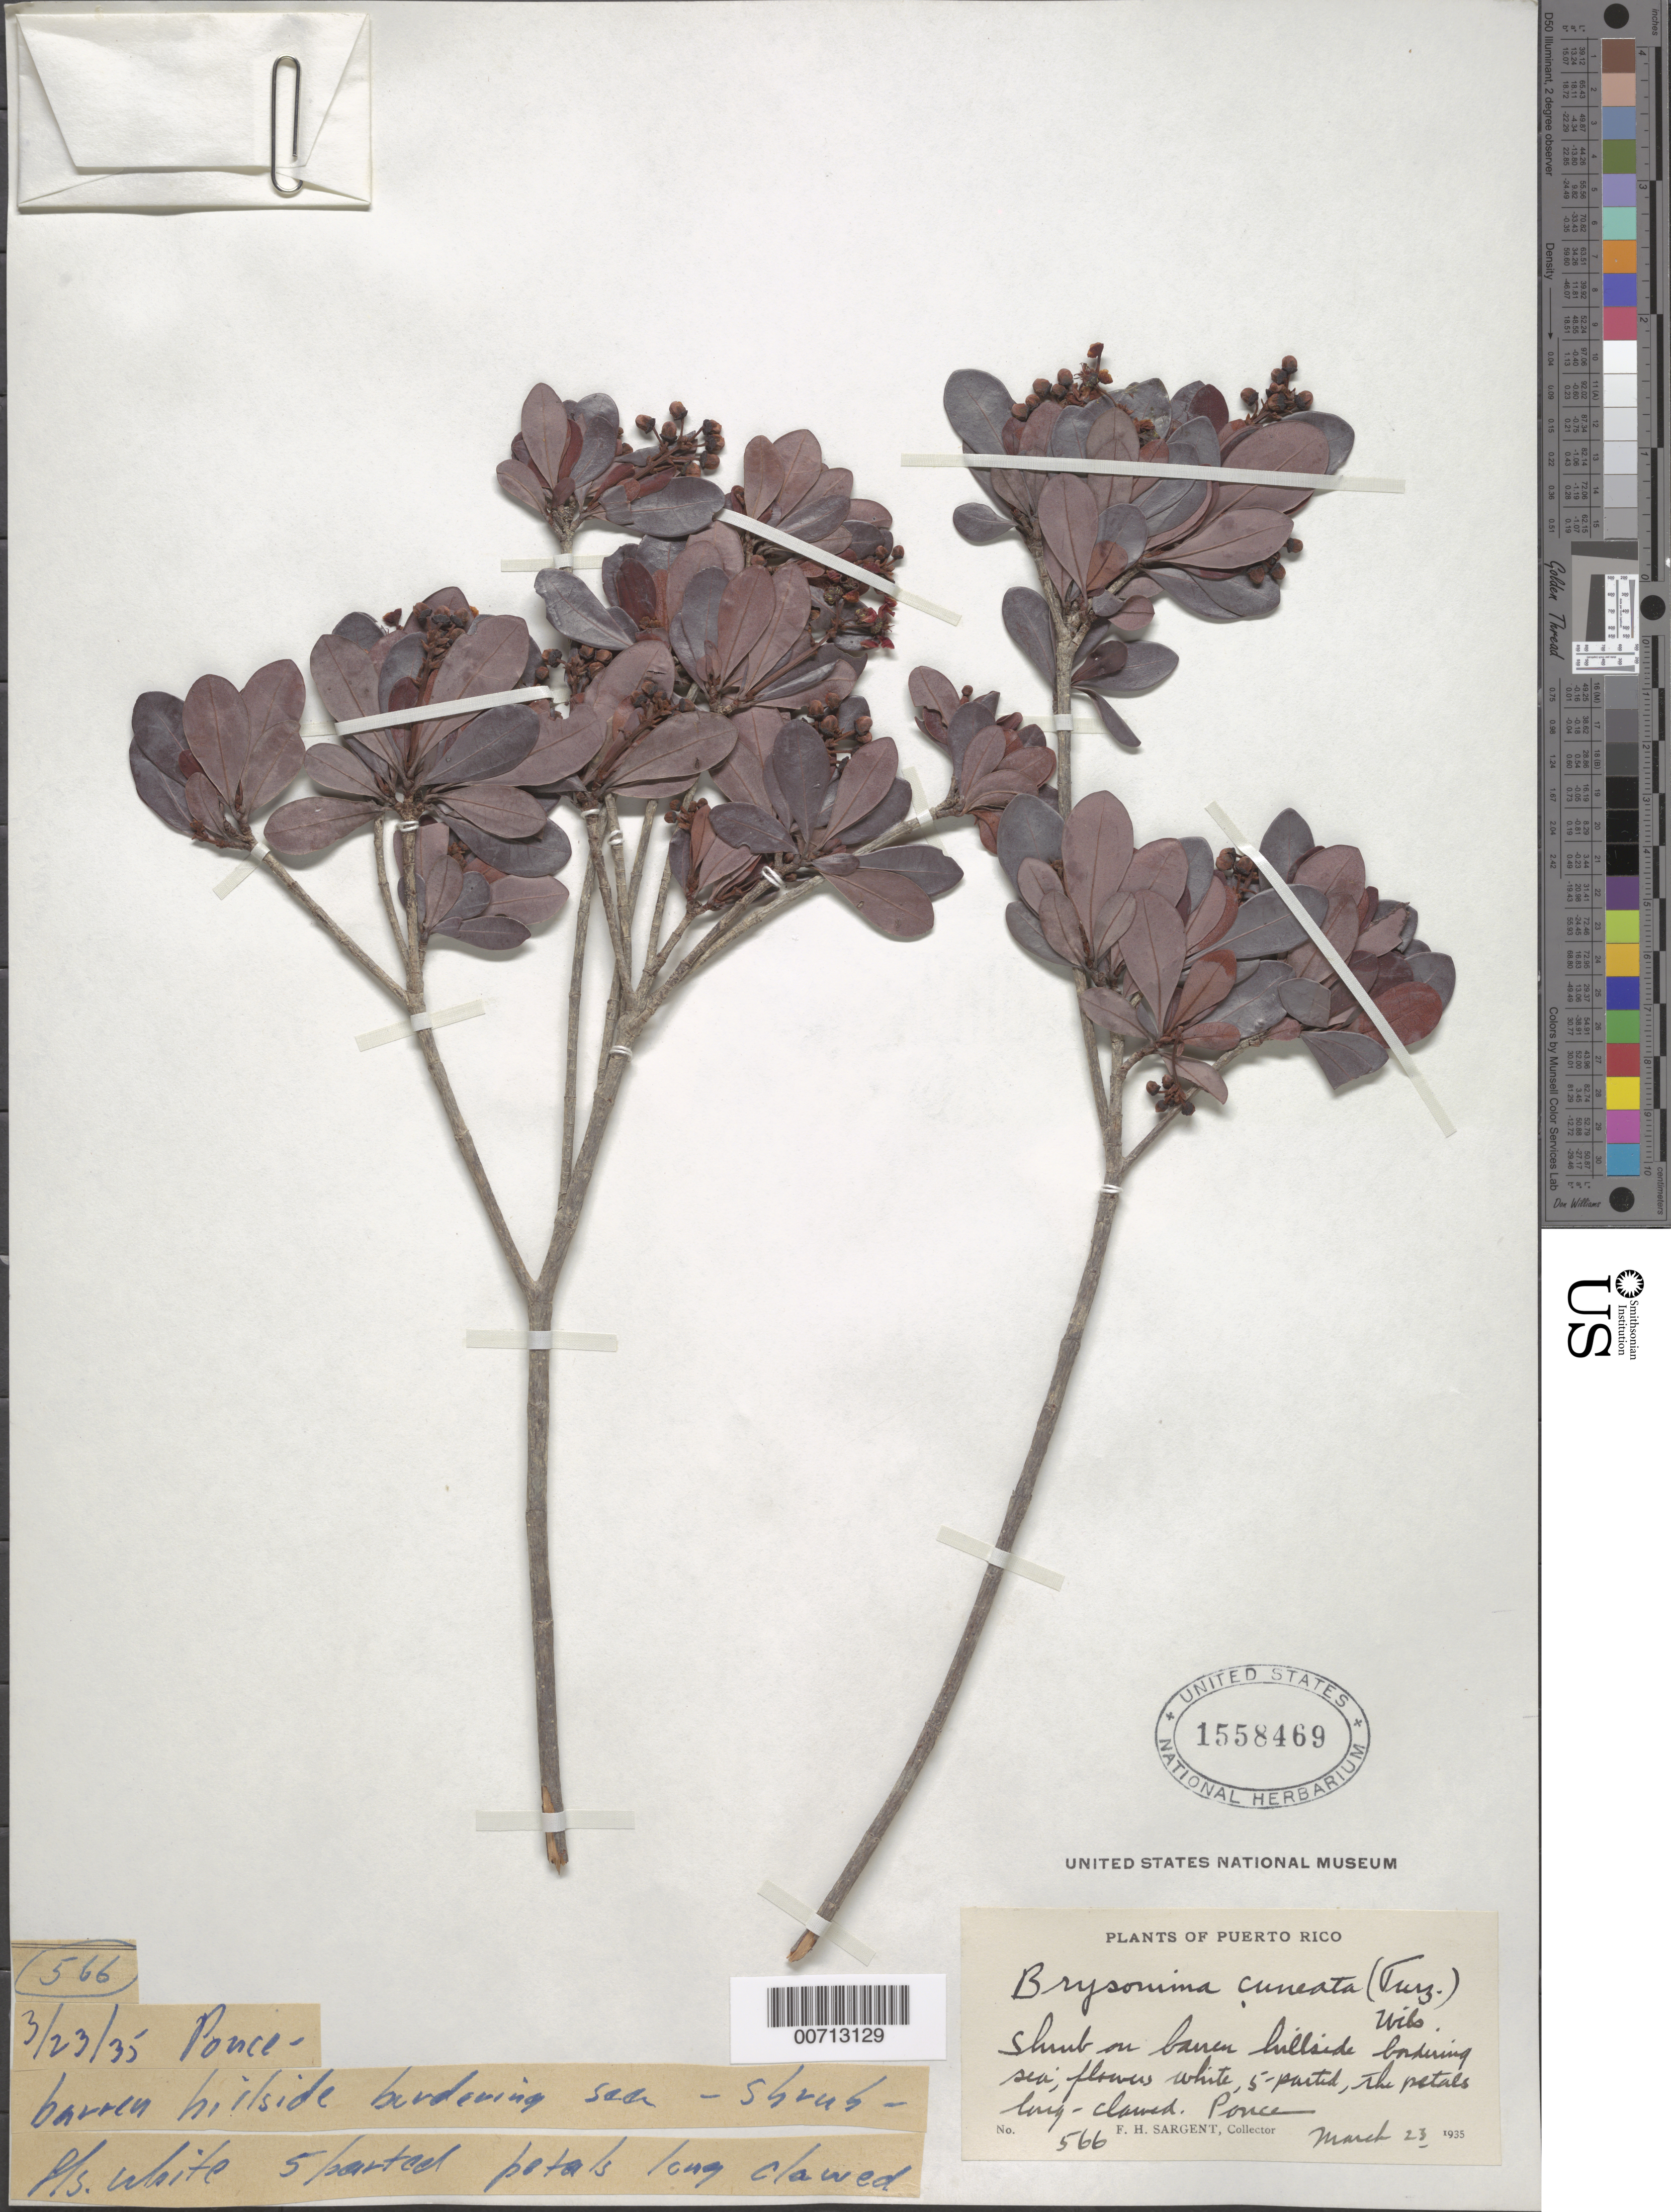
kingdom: Plantae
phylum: Tracheophyta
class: Magnoliopsida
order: Malpighiales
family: Malpighiaceae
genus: Byrsonima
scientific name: Byrsonima cuneata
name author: P. Wilson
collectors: F. H. Sargent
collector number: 566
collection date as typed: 23 Mar 1935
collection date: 1935-03-23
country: Puerto Rico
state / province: Ponce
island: Greater Antilles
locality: Bordering sea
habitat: Barren hillside bordering sea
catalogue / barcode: US 1558469